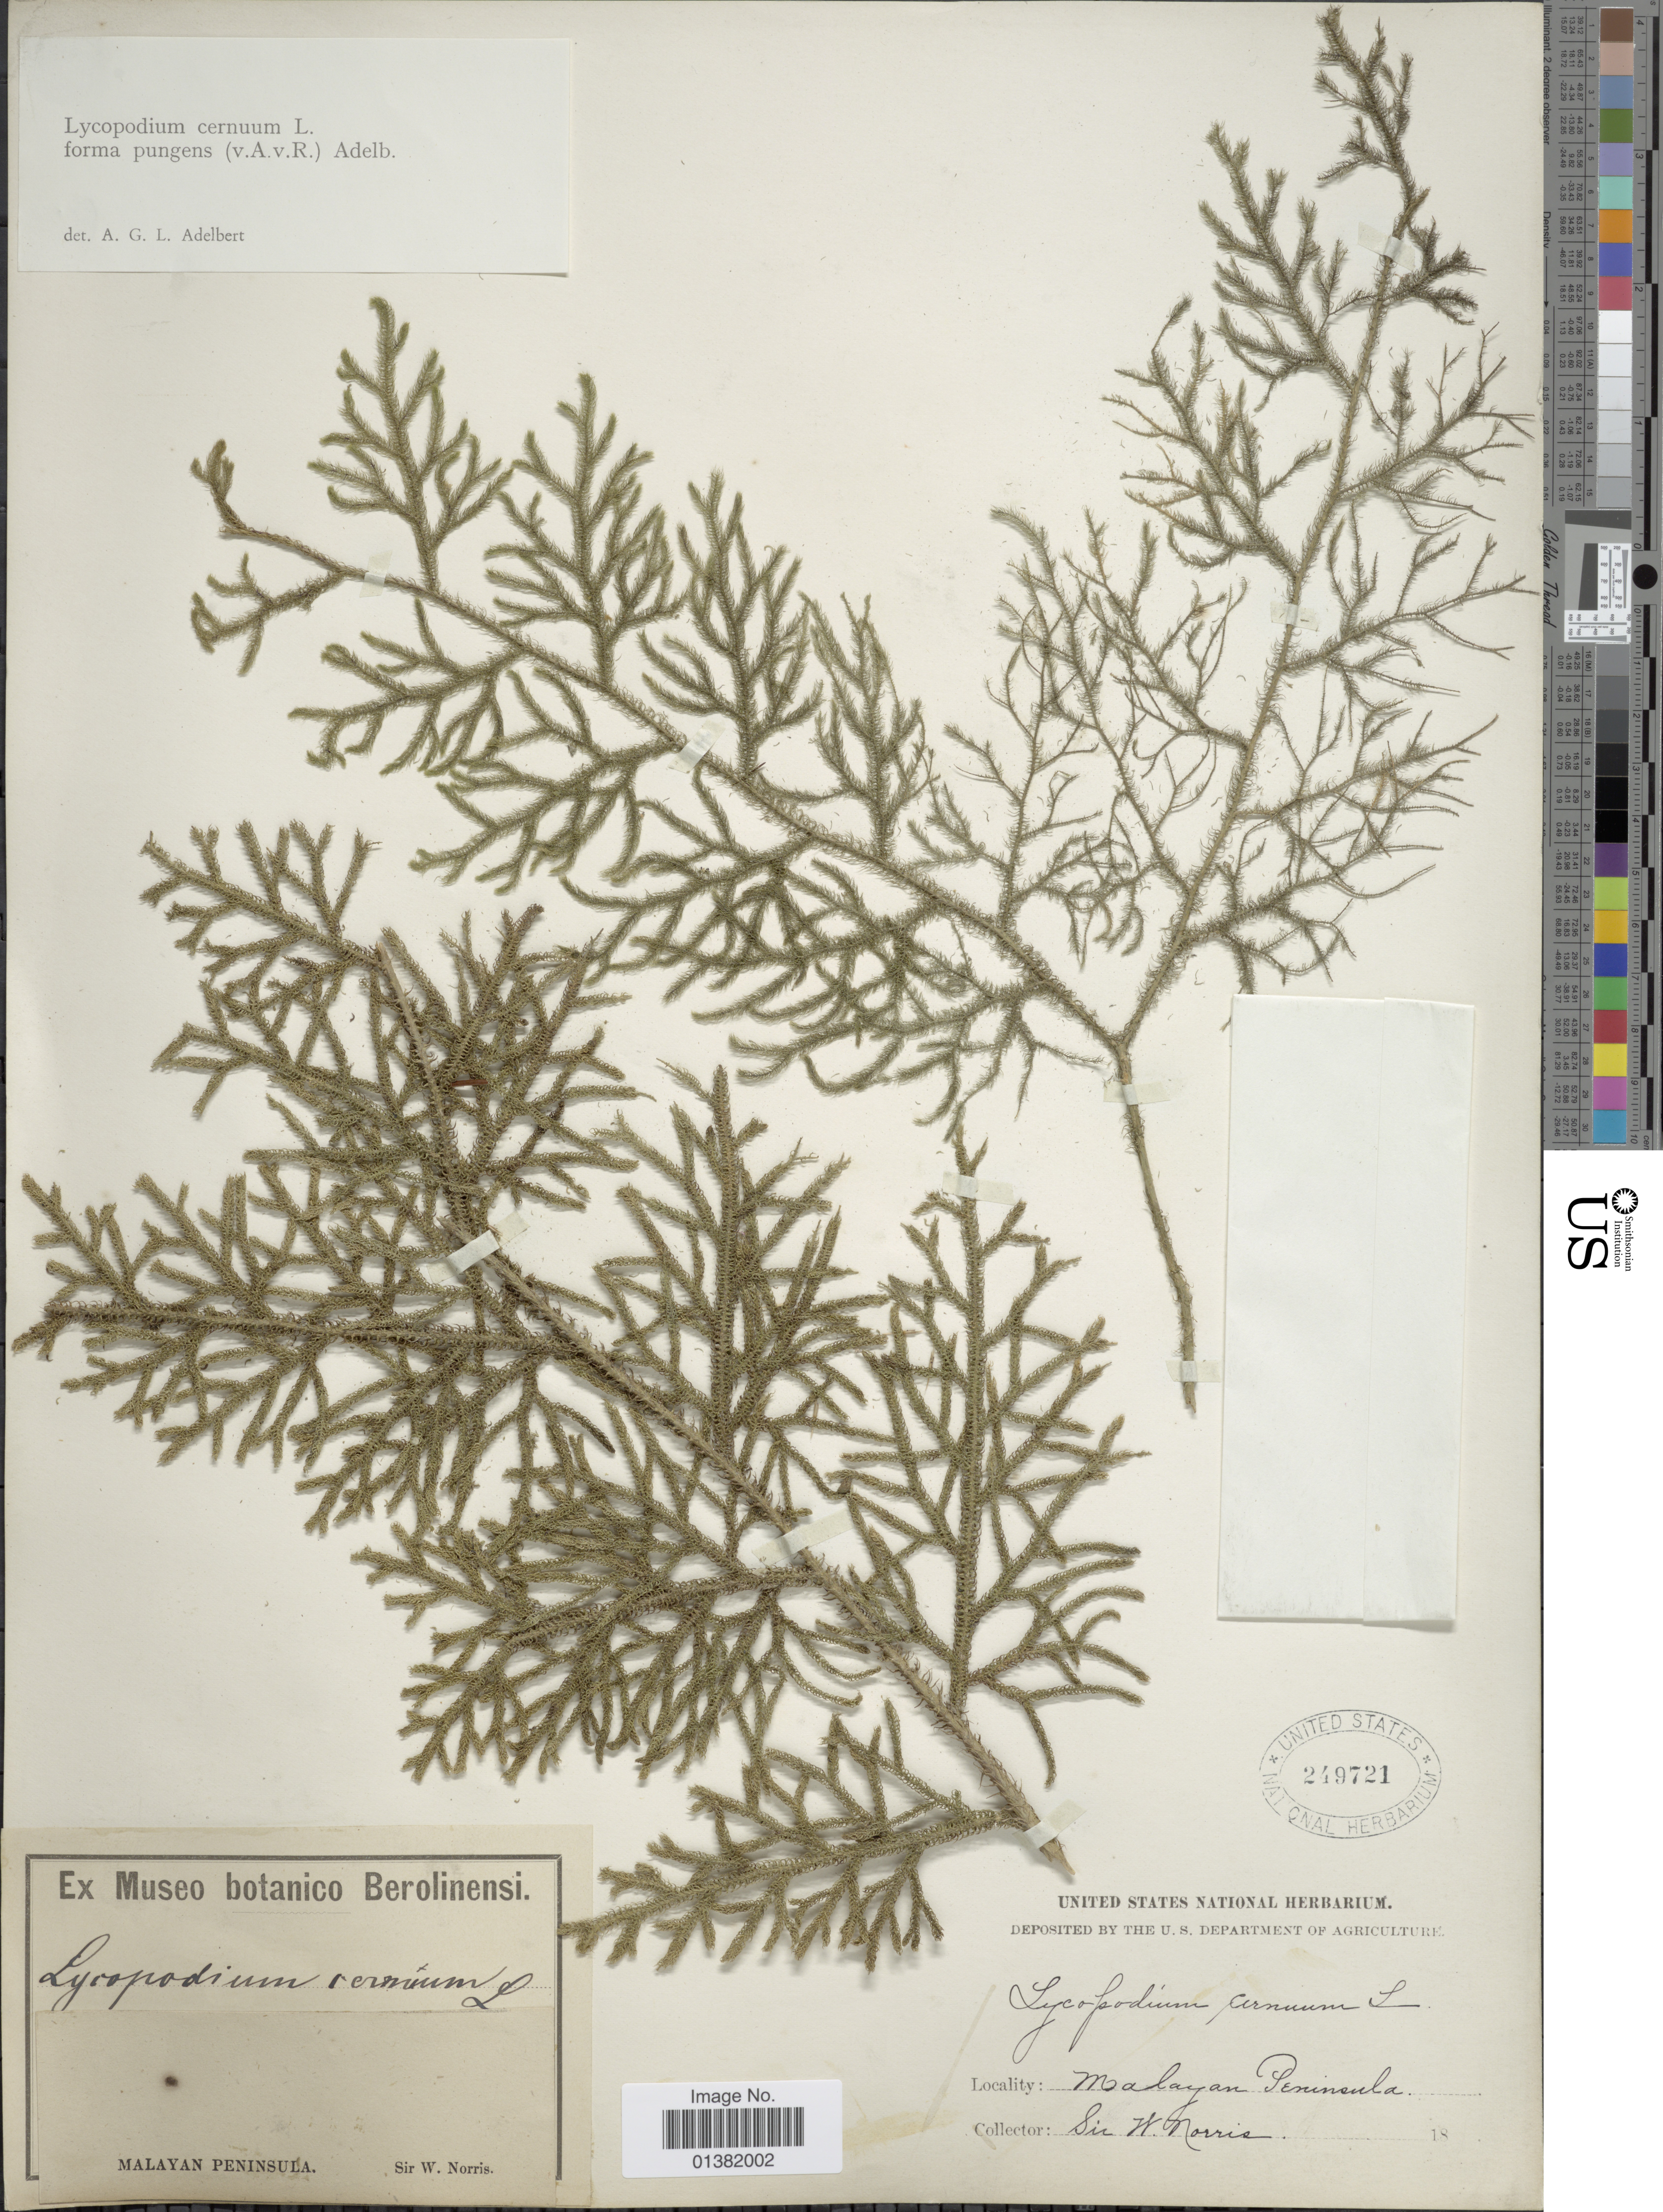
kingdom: Plantae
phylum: Tracheophyta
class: Lycopodiopsida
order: Lycopodiales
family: Lycopodiaceae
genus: Palhinhaea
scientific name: Palhinhaea cernua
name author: (L.) Vasc. & Franco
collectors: W. Norris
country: Malaysia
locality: Malayan Peninsula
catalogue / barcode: US 249721